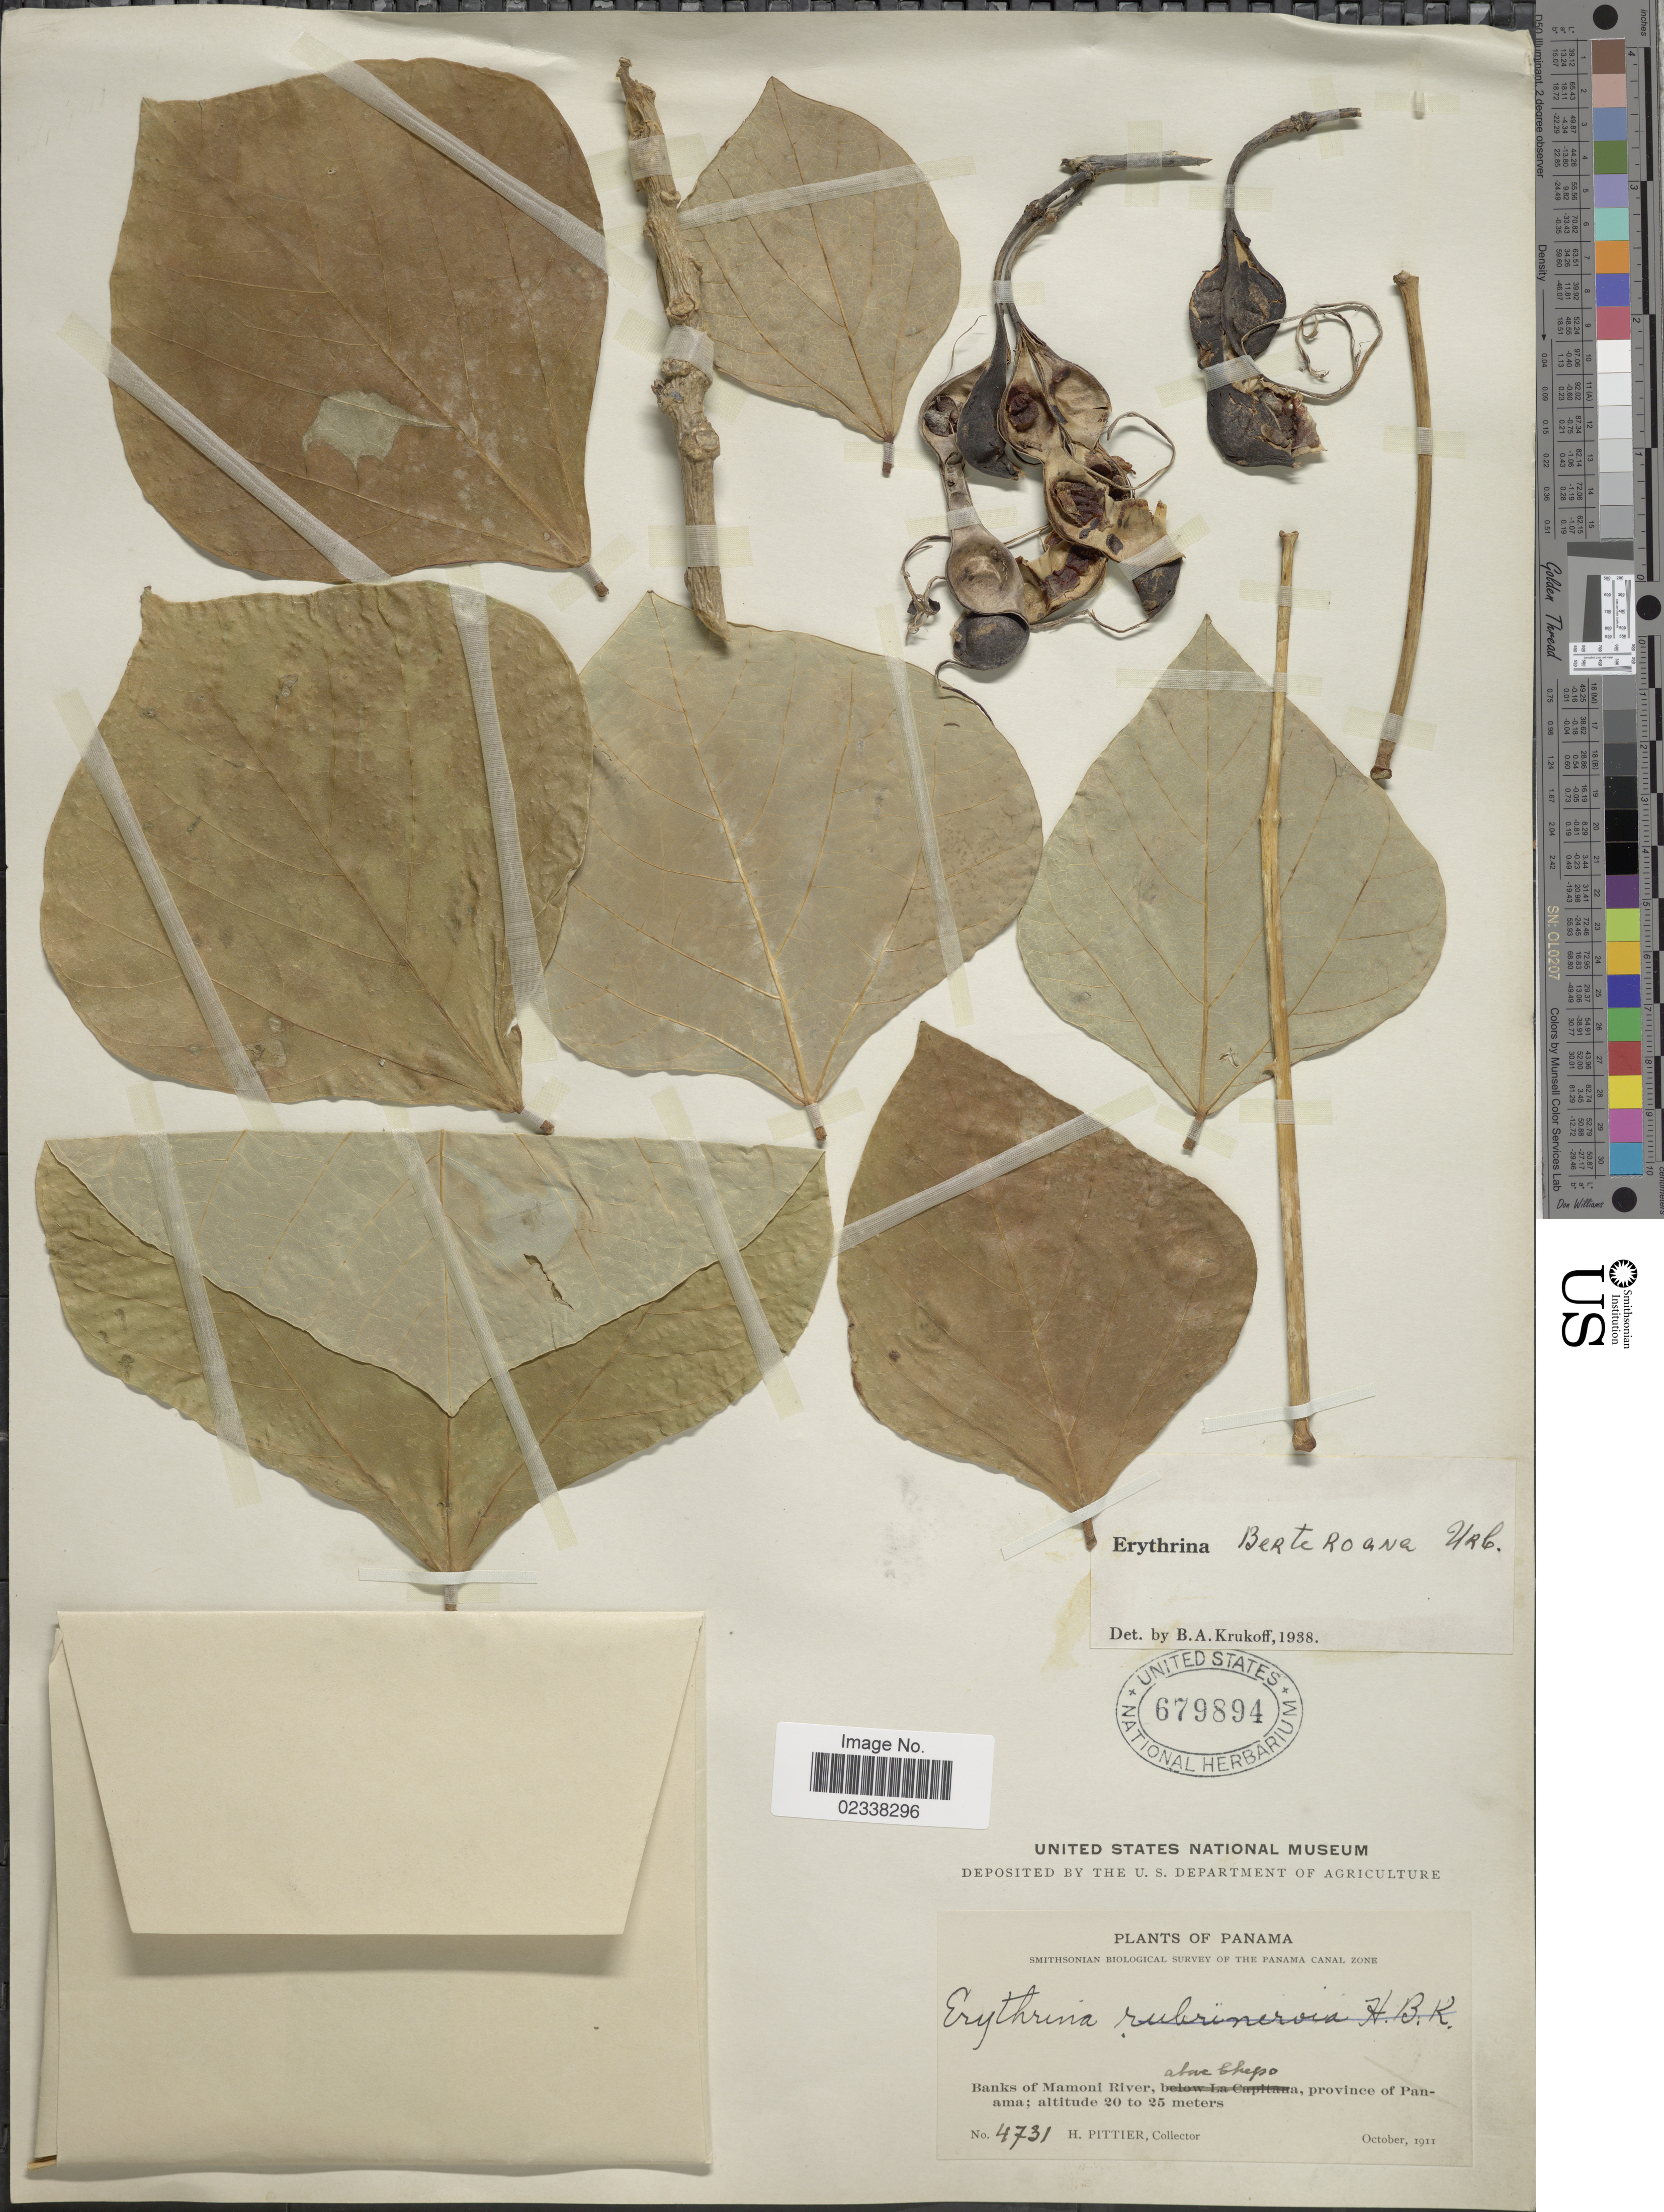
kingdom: Plantae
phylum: Tracheophyta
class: Magnoliopsida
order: Fabales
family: Fabaceae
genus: Erythrina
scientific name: Erythrina berteroana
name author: Urb.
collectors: H. F. Pittier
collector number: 4731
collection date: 1911-10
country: Panama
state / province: Panamá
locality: Banks of Mamoni River, above Chepo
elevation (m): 20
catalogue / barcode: US 679894